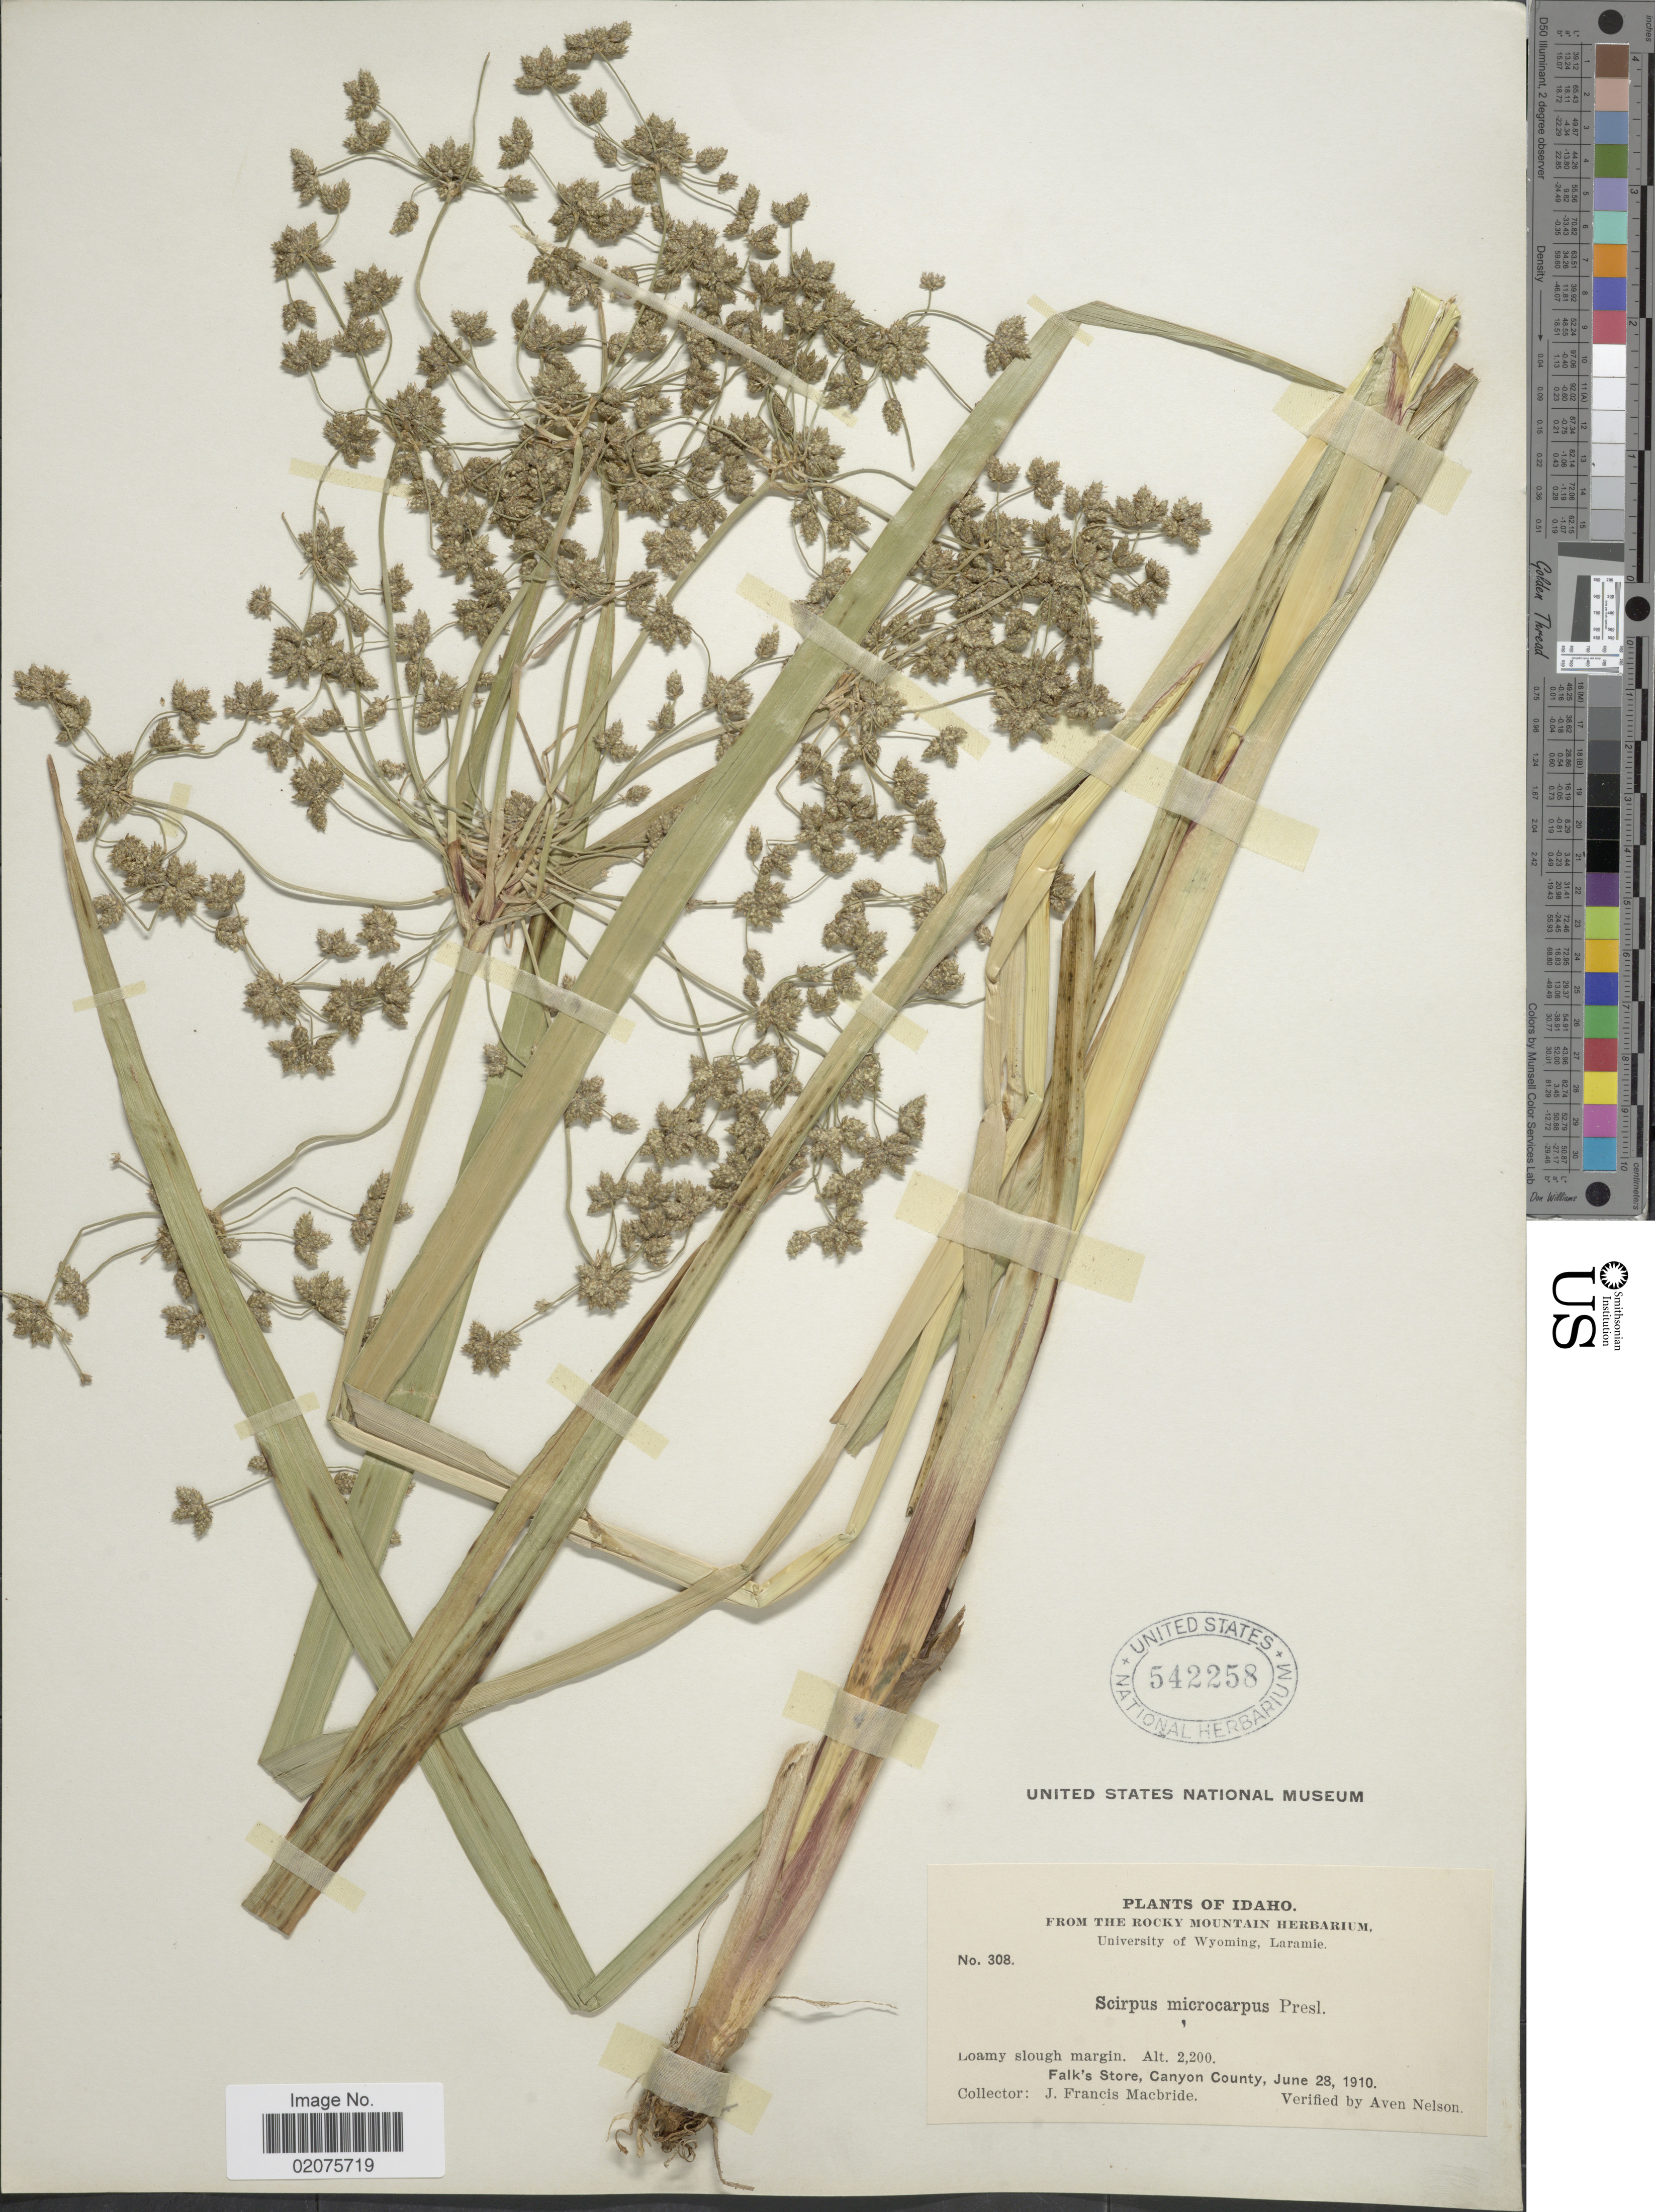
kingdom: Plantae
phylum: Tracheophyta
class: Liliopsida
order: Poales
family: Cyperaceae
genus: Scirpus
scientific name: Scirpus microcarpus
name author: J. Presl & C. Presl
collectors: J. F. Macbride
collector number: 308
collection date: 1910-06-28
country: United States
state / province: Idaho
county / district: Canyon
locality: Falk's Store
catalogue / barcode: US 542258